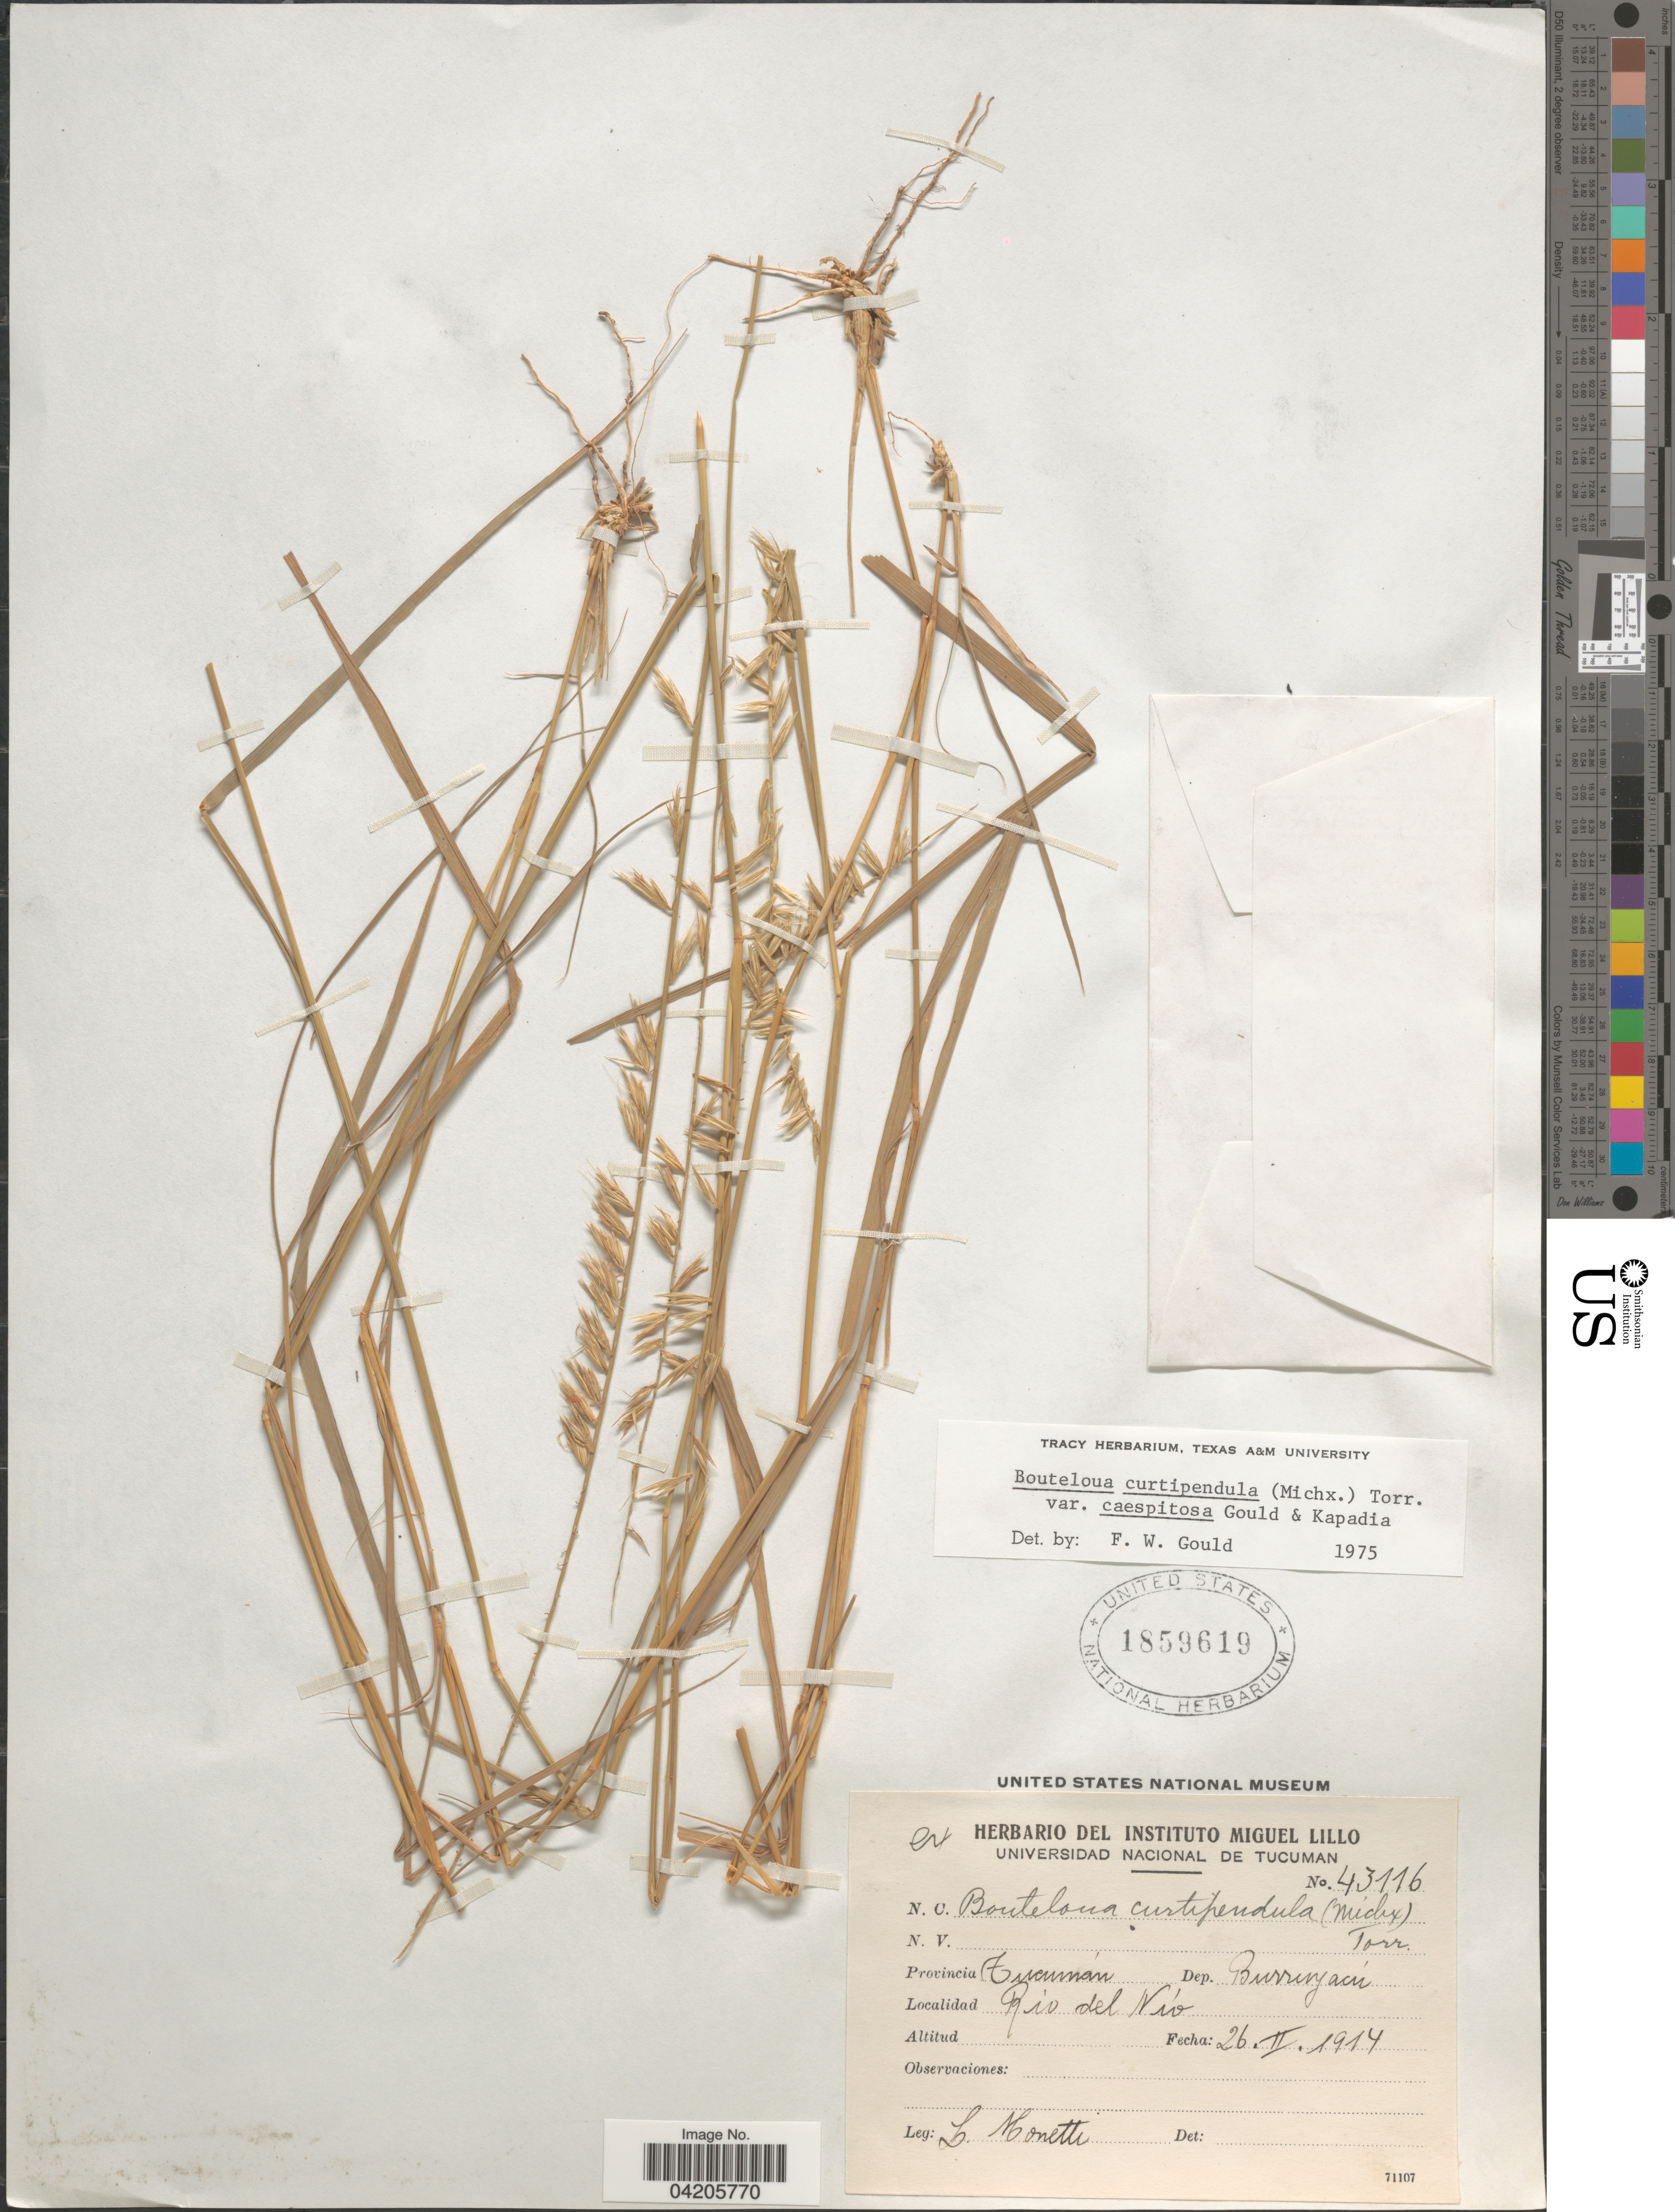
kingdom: Plantae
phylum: Tracheophyta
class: Liliopsida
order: Poales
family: Poaceae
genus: Bouteloua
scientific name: Bouteloua curtipendula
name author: (Michx.) Torr.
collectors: L. Monetti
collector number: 43116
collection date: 1914-02-26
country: Argentina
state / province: Tucuman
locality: Dep. Burruyacú. Rio del Nío.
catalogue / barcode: US 1859619